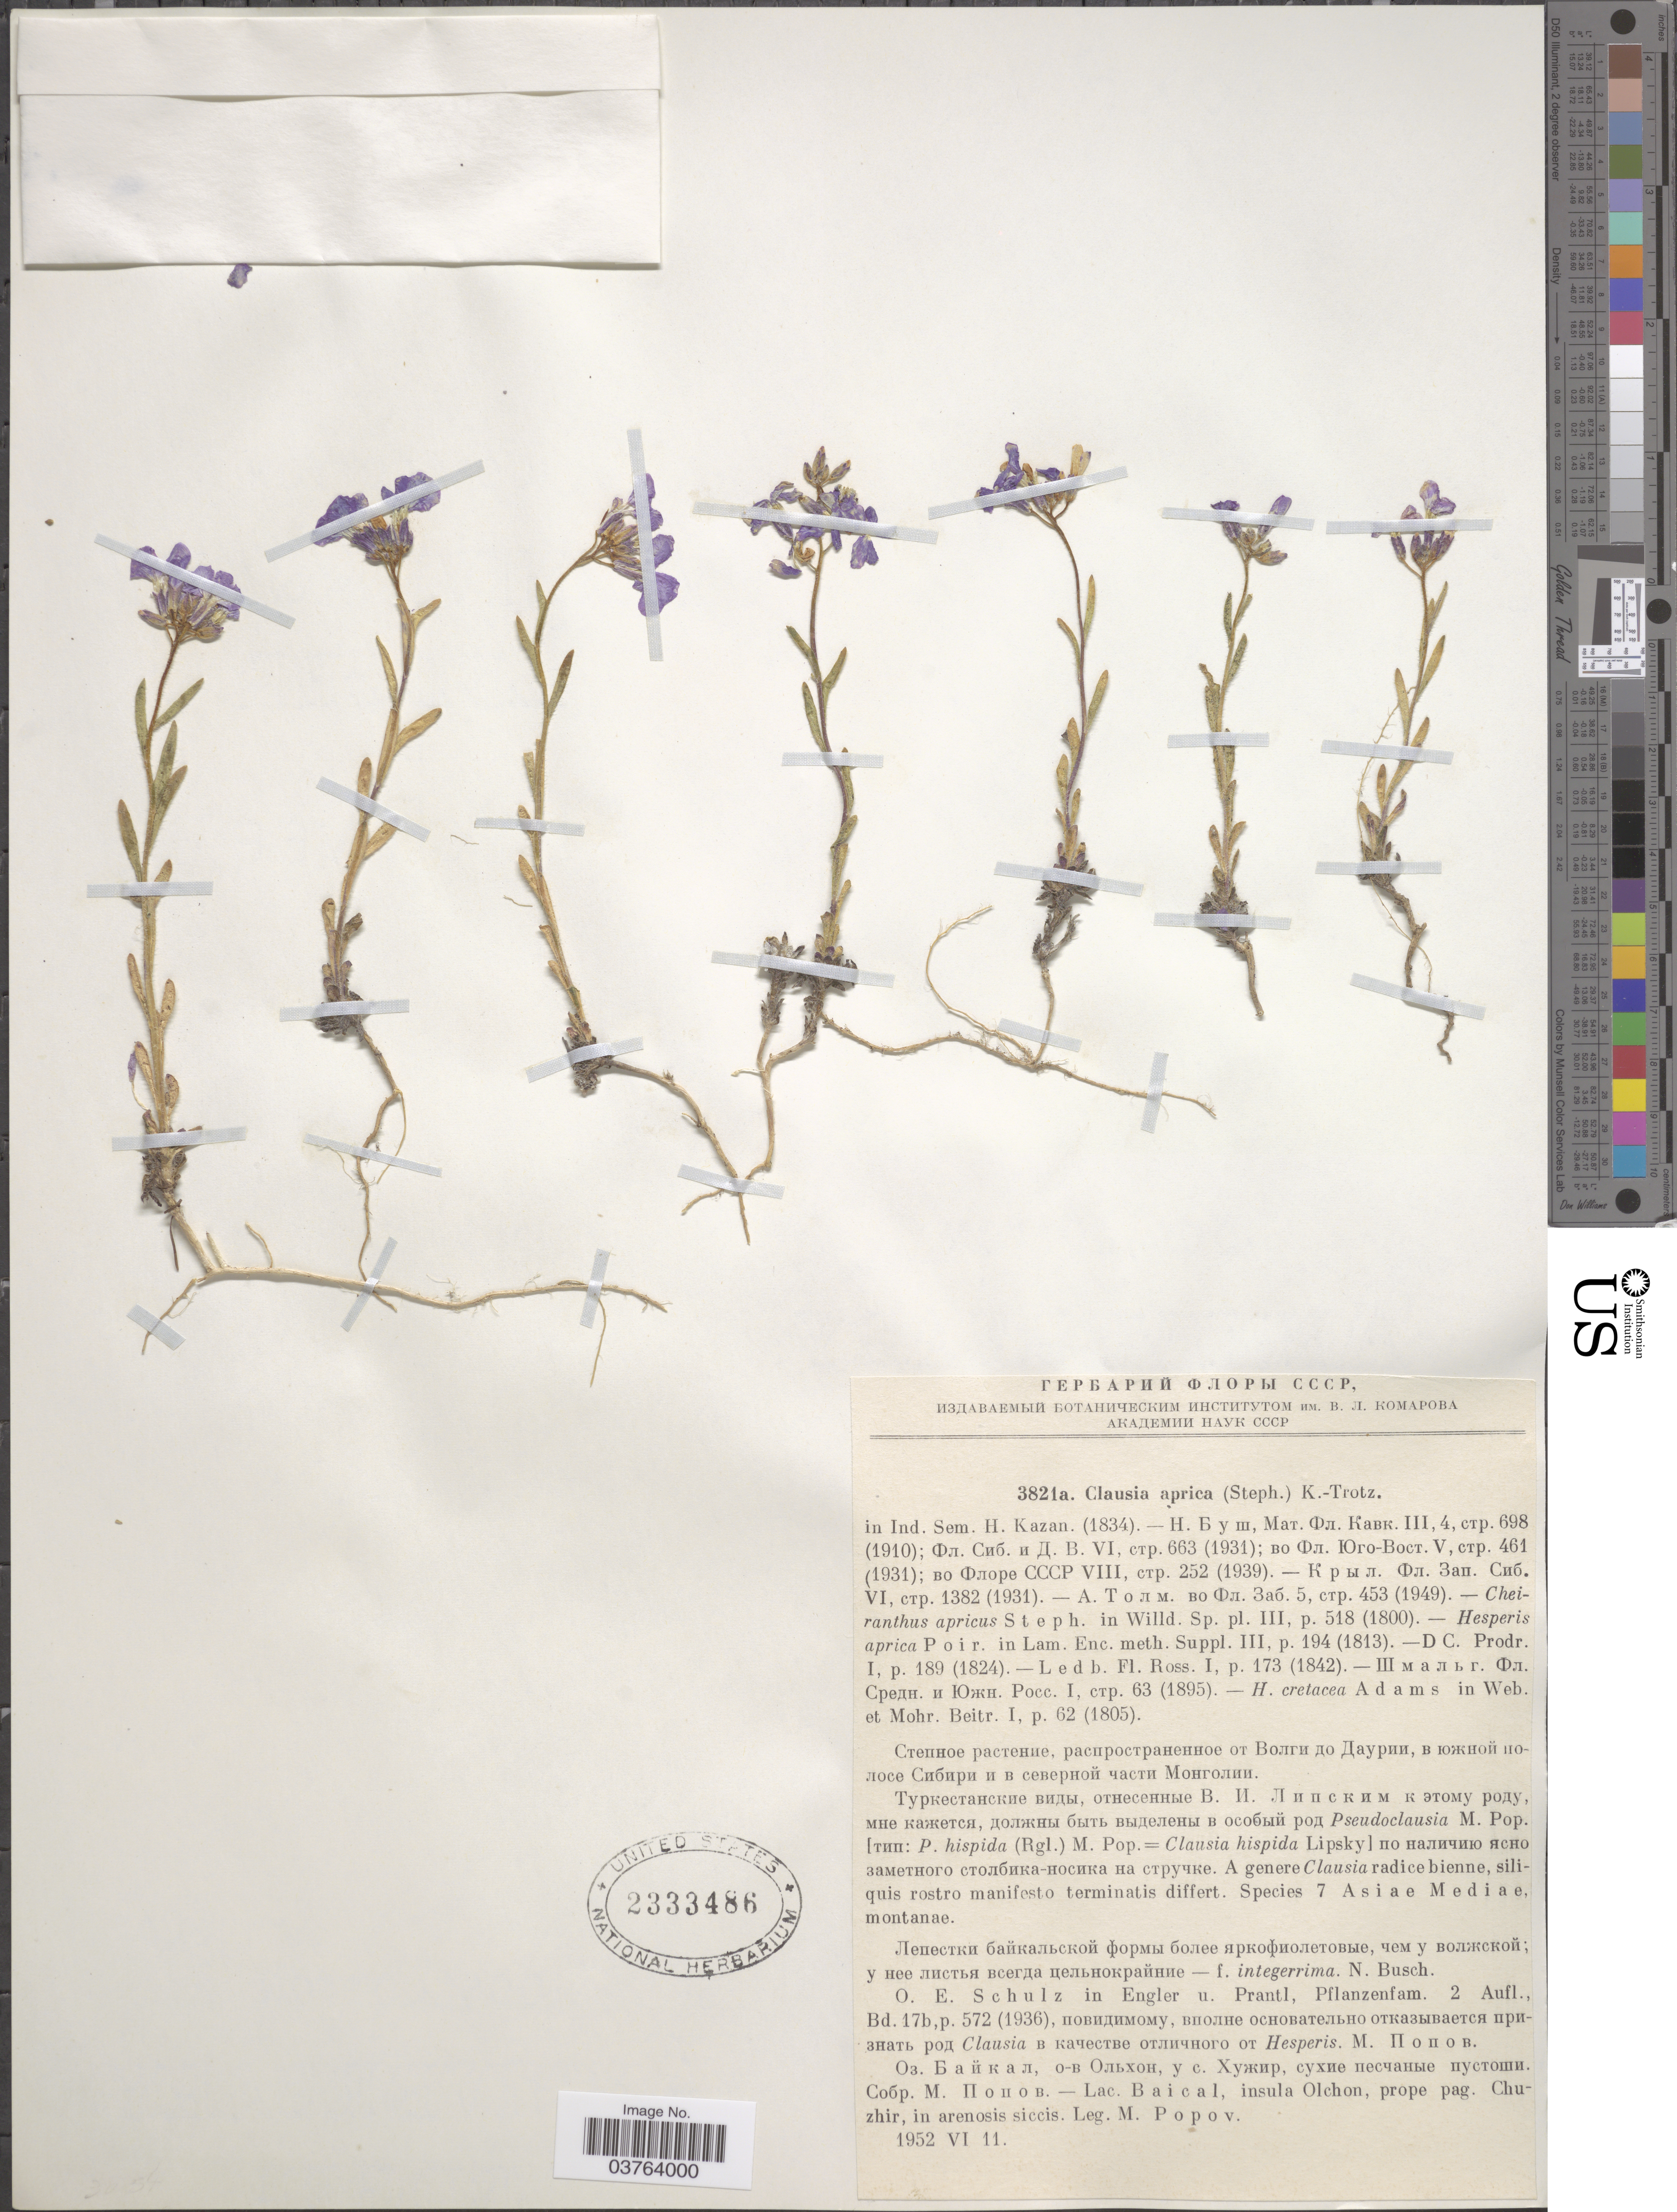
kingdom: Plantae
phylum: Tracheophyta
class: Magnoliopsida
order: Brassicales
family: Brassicaceae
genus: Clausia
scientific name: Clausia aprica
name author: (Stephan) Korn.-Trotzky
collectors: M. Popov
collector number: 3821a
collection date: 1952-06-11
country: Russian Federation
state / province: Irkutsk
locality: Baical, insula Olchon, prope pag. Chuzhir.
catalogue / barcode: US 2333486